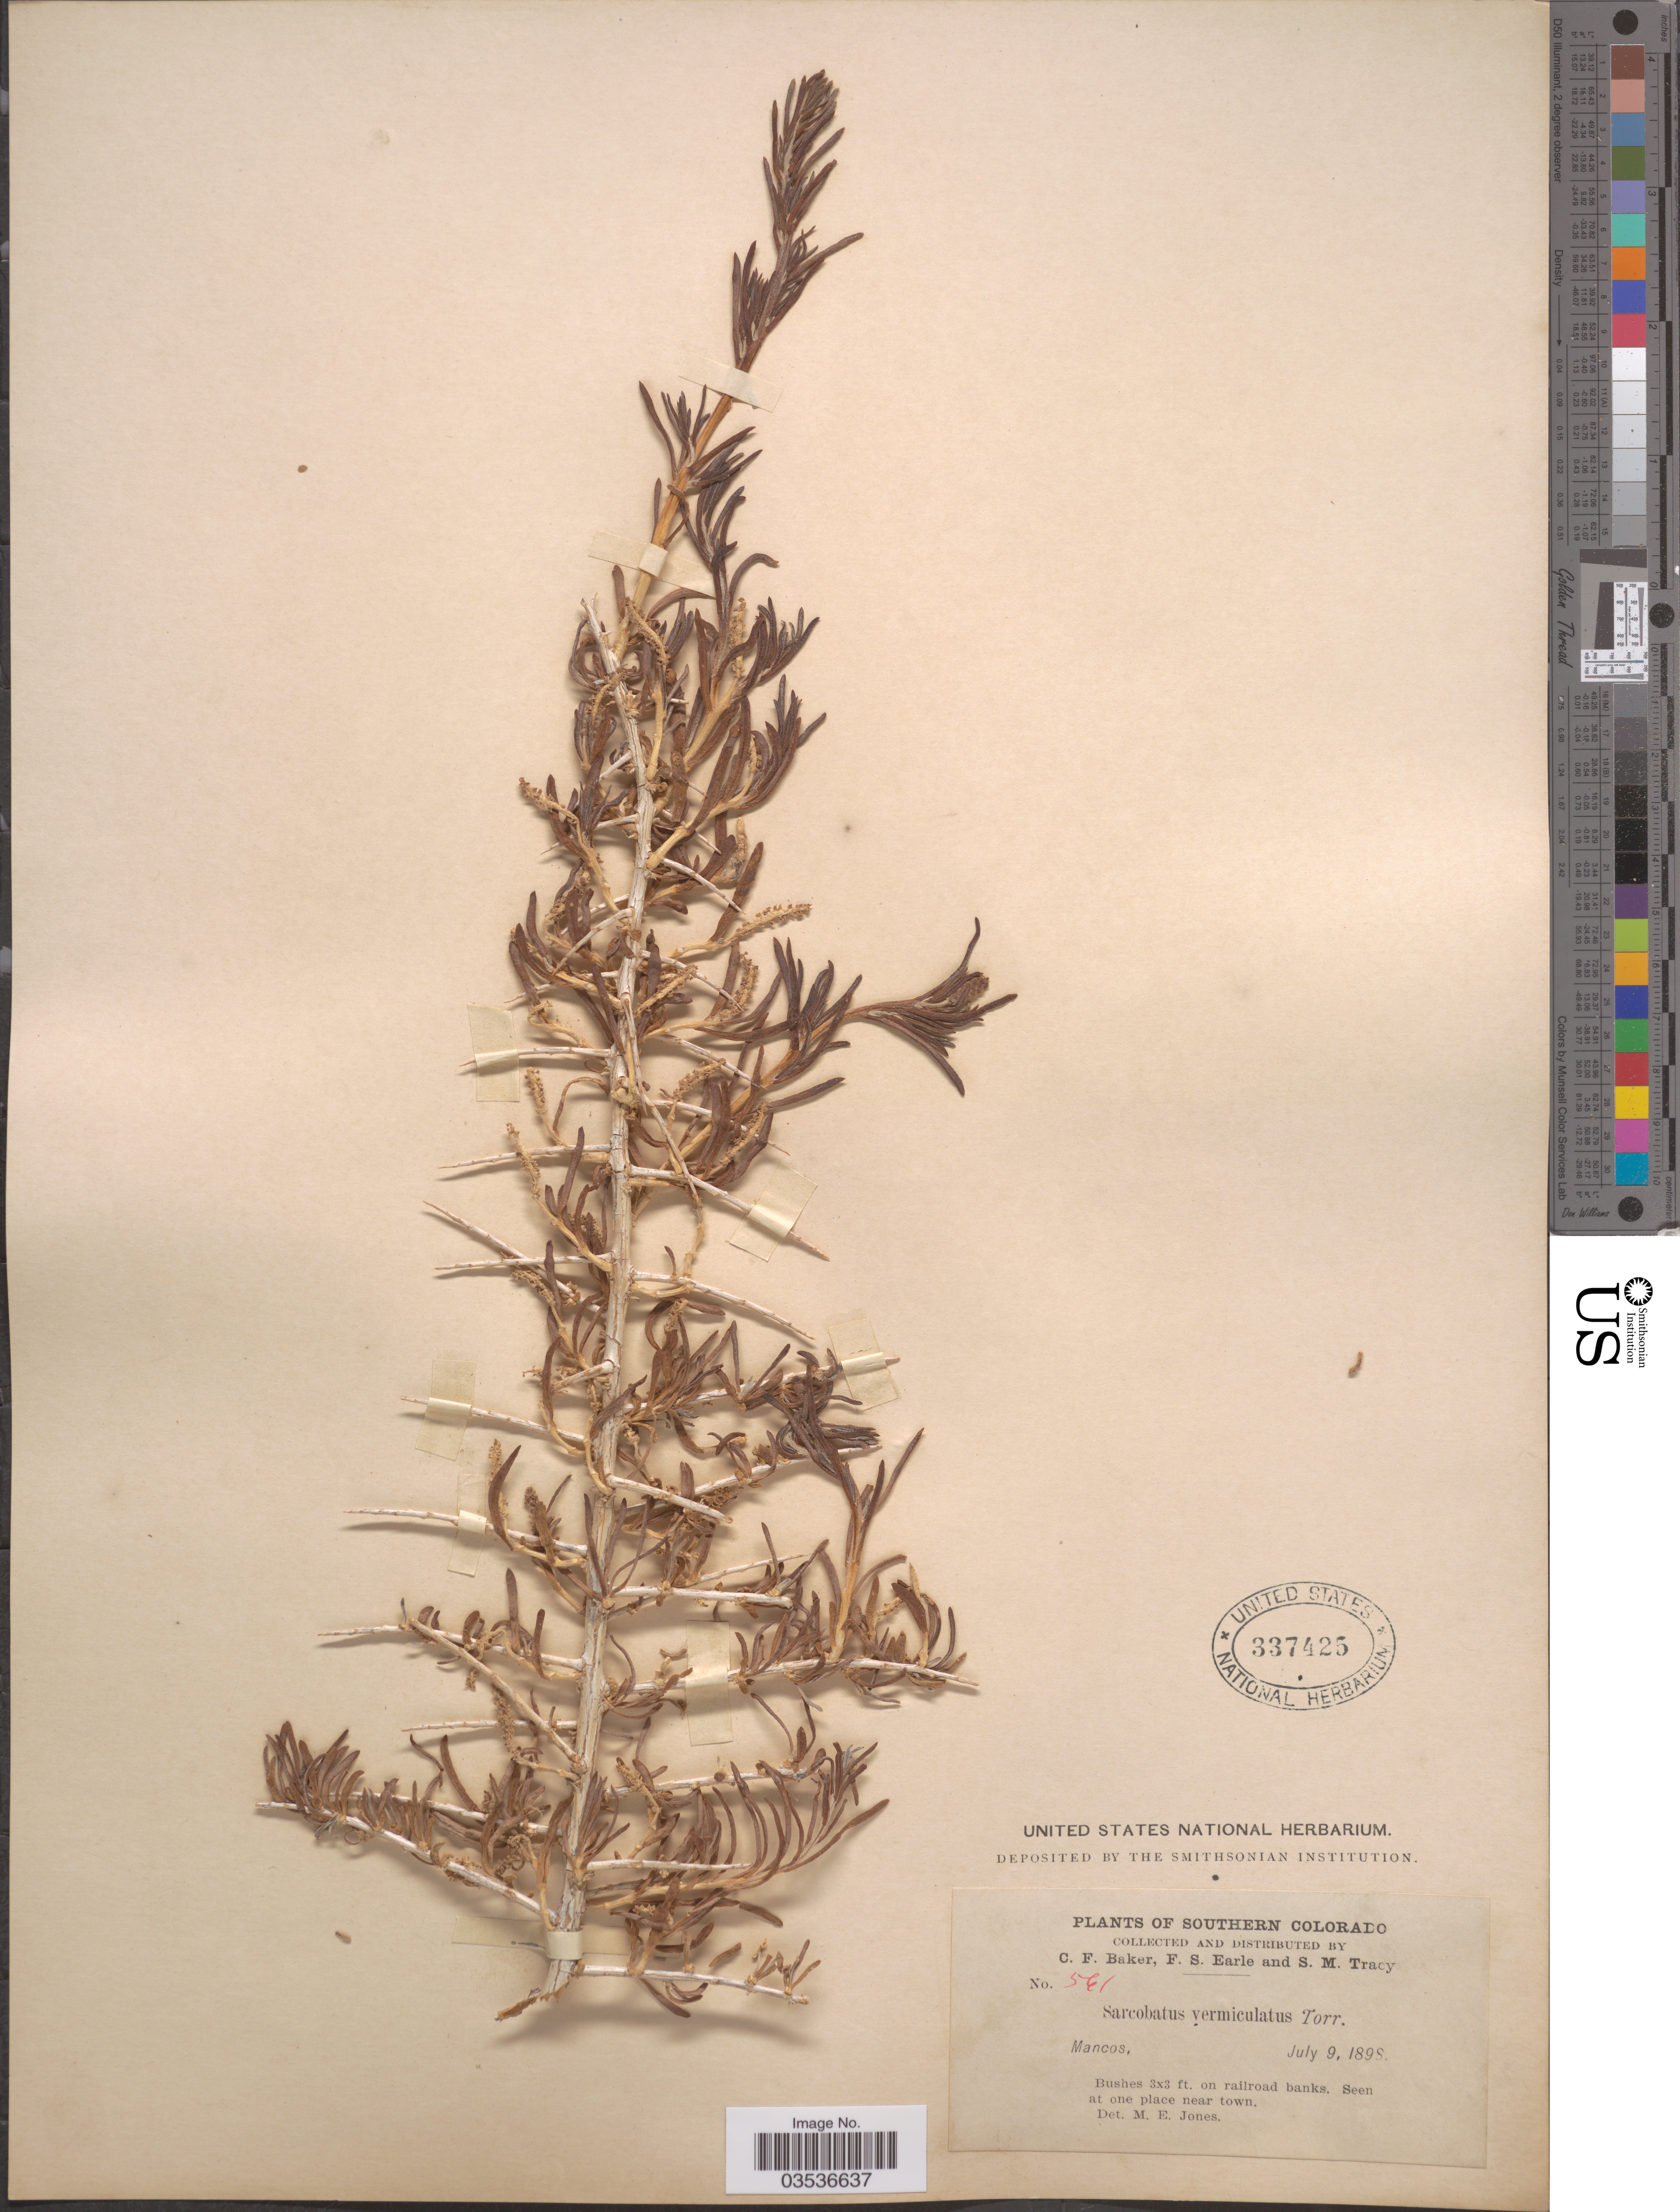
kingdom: Plantae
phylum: Tracheophyta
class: Magnoliopsida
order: Caryophyllales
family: Sarcobataceae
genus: Sarcobatus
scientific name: Sarcobatus vermiculatus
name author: (Hook.) Torr.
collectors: C. F. Baker, F. S. Earle & S. M. Tracy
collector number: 541*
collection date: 1898-07-09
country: United States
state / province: Colorado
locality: Southern Colorado. Mancos, on railroad banks.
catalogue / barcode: US 337425